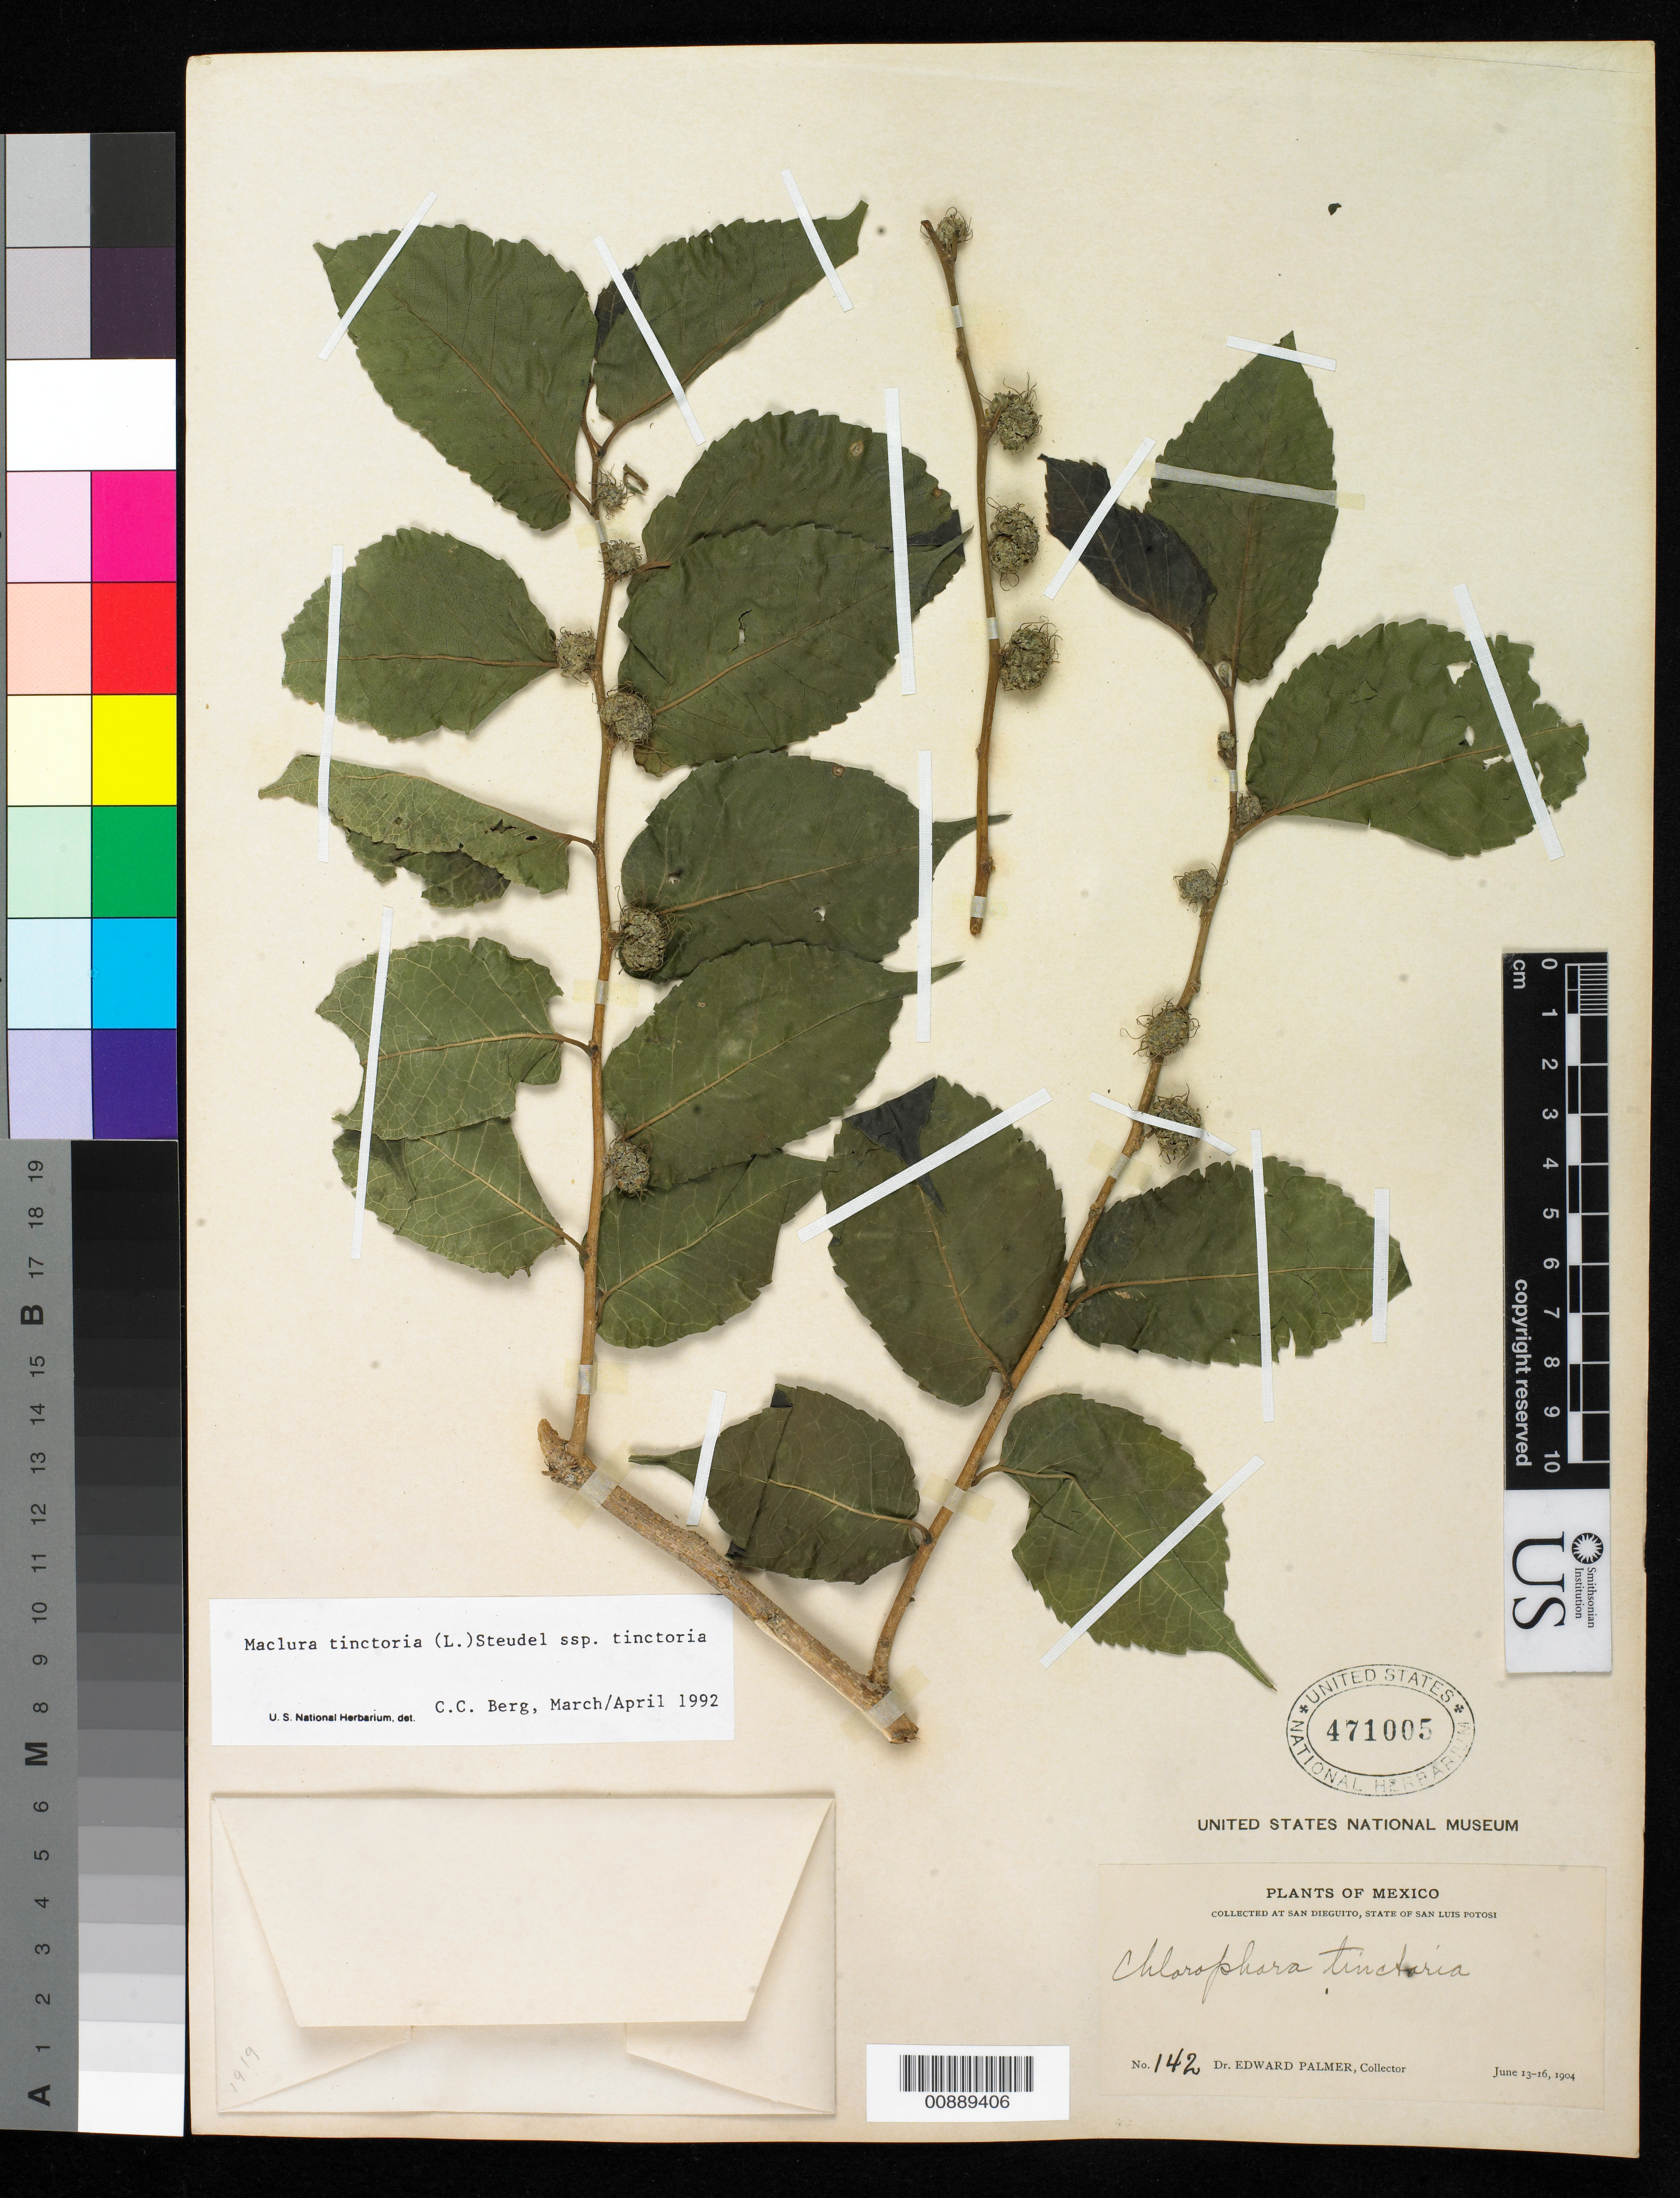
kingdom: Plantae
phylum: Tracheophyta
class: Magnoliopsida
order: Rosales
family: Moraceae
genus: Maclura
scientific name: Maclura tinctoria subsp. tinctoria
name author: (L.) D. Don ex Steud.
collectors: E. Palmer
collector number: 142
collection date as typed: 13 Jun 1904 to 16 Jun 1904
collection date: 1904-06-13/1904-06-16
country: Mexico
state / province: San Luis Potosí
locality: San Dieguito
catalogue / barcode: US 471005